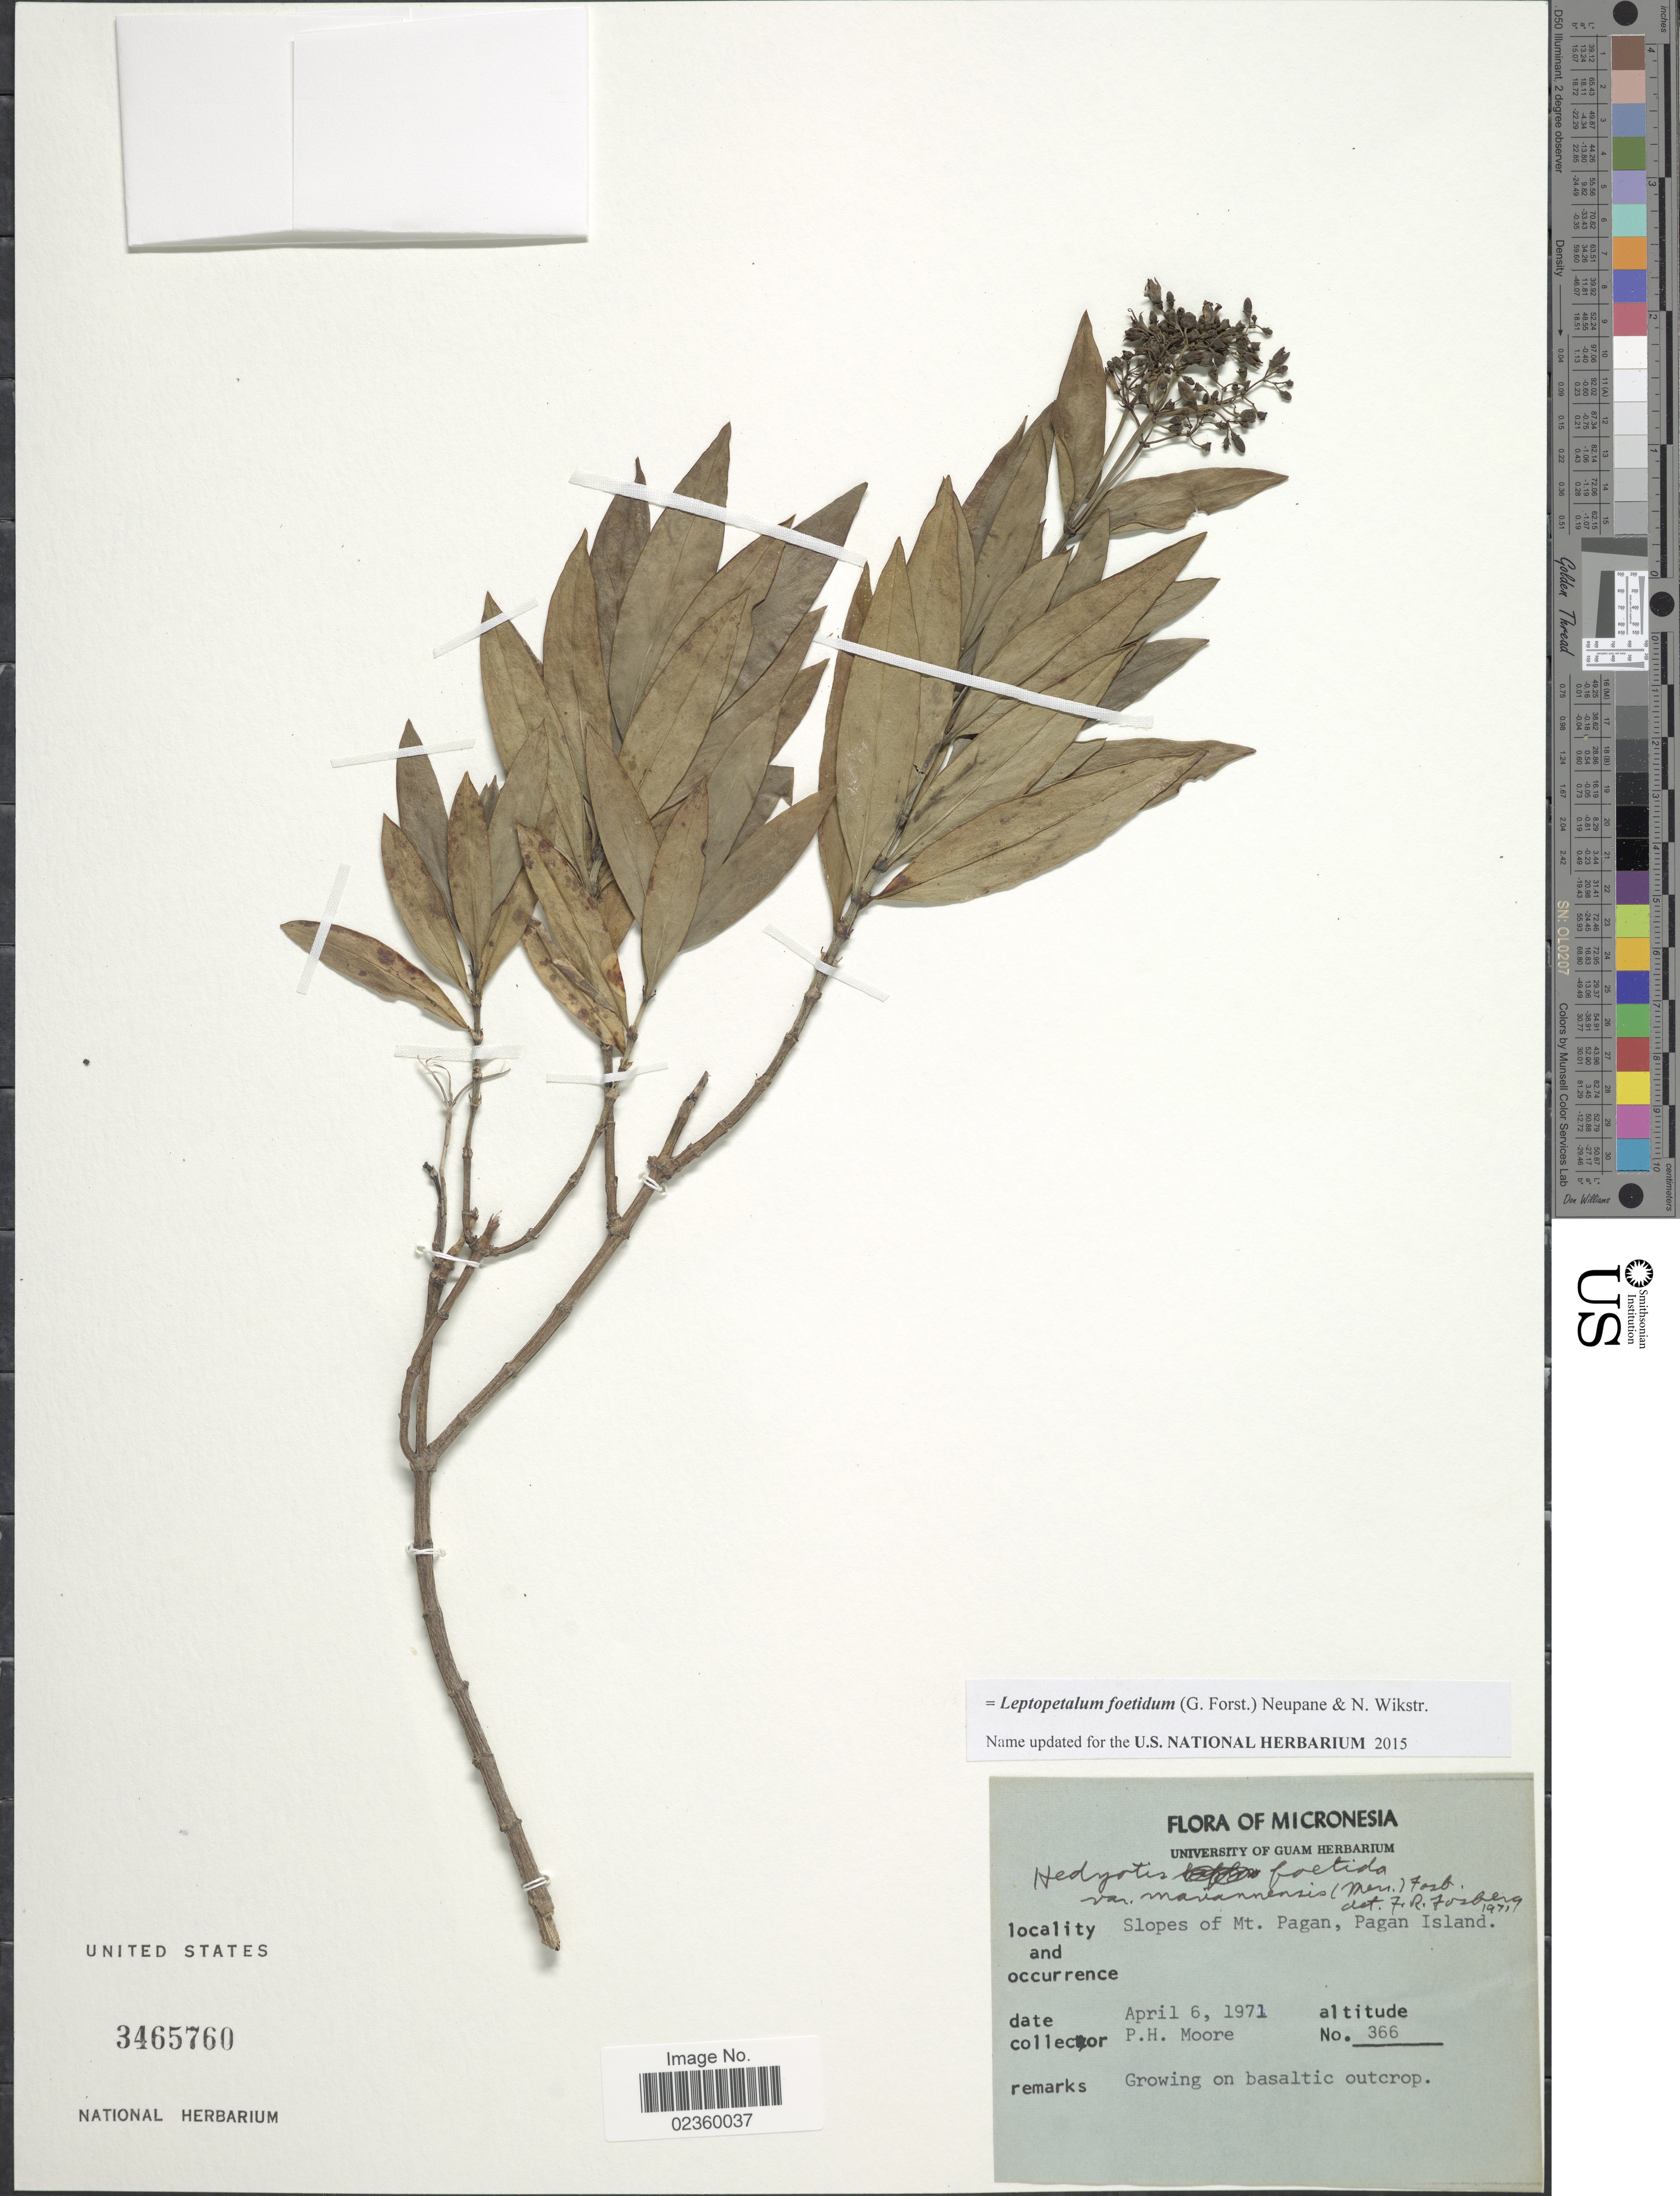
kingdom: Plantae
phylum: Tracheophyta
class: Magnoliopsida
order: Gentianales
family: Rubiaceae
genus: Leptopetalum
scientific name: Leptopetalum foetidum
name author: (G. Forst.) Neupane & N. Wikstr.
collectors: P. H. Moore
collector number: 366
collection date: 1971-04-06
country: Northern Mariana Islands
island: Pagan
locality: Micronesia. Slopes of Mt. Pagan, Pagan Island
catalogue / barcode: US 3465760